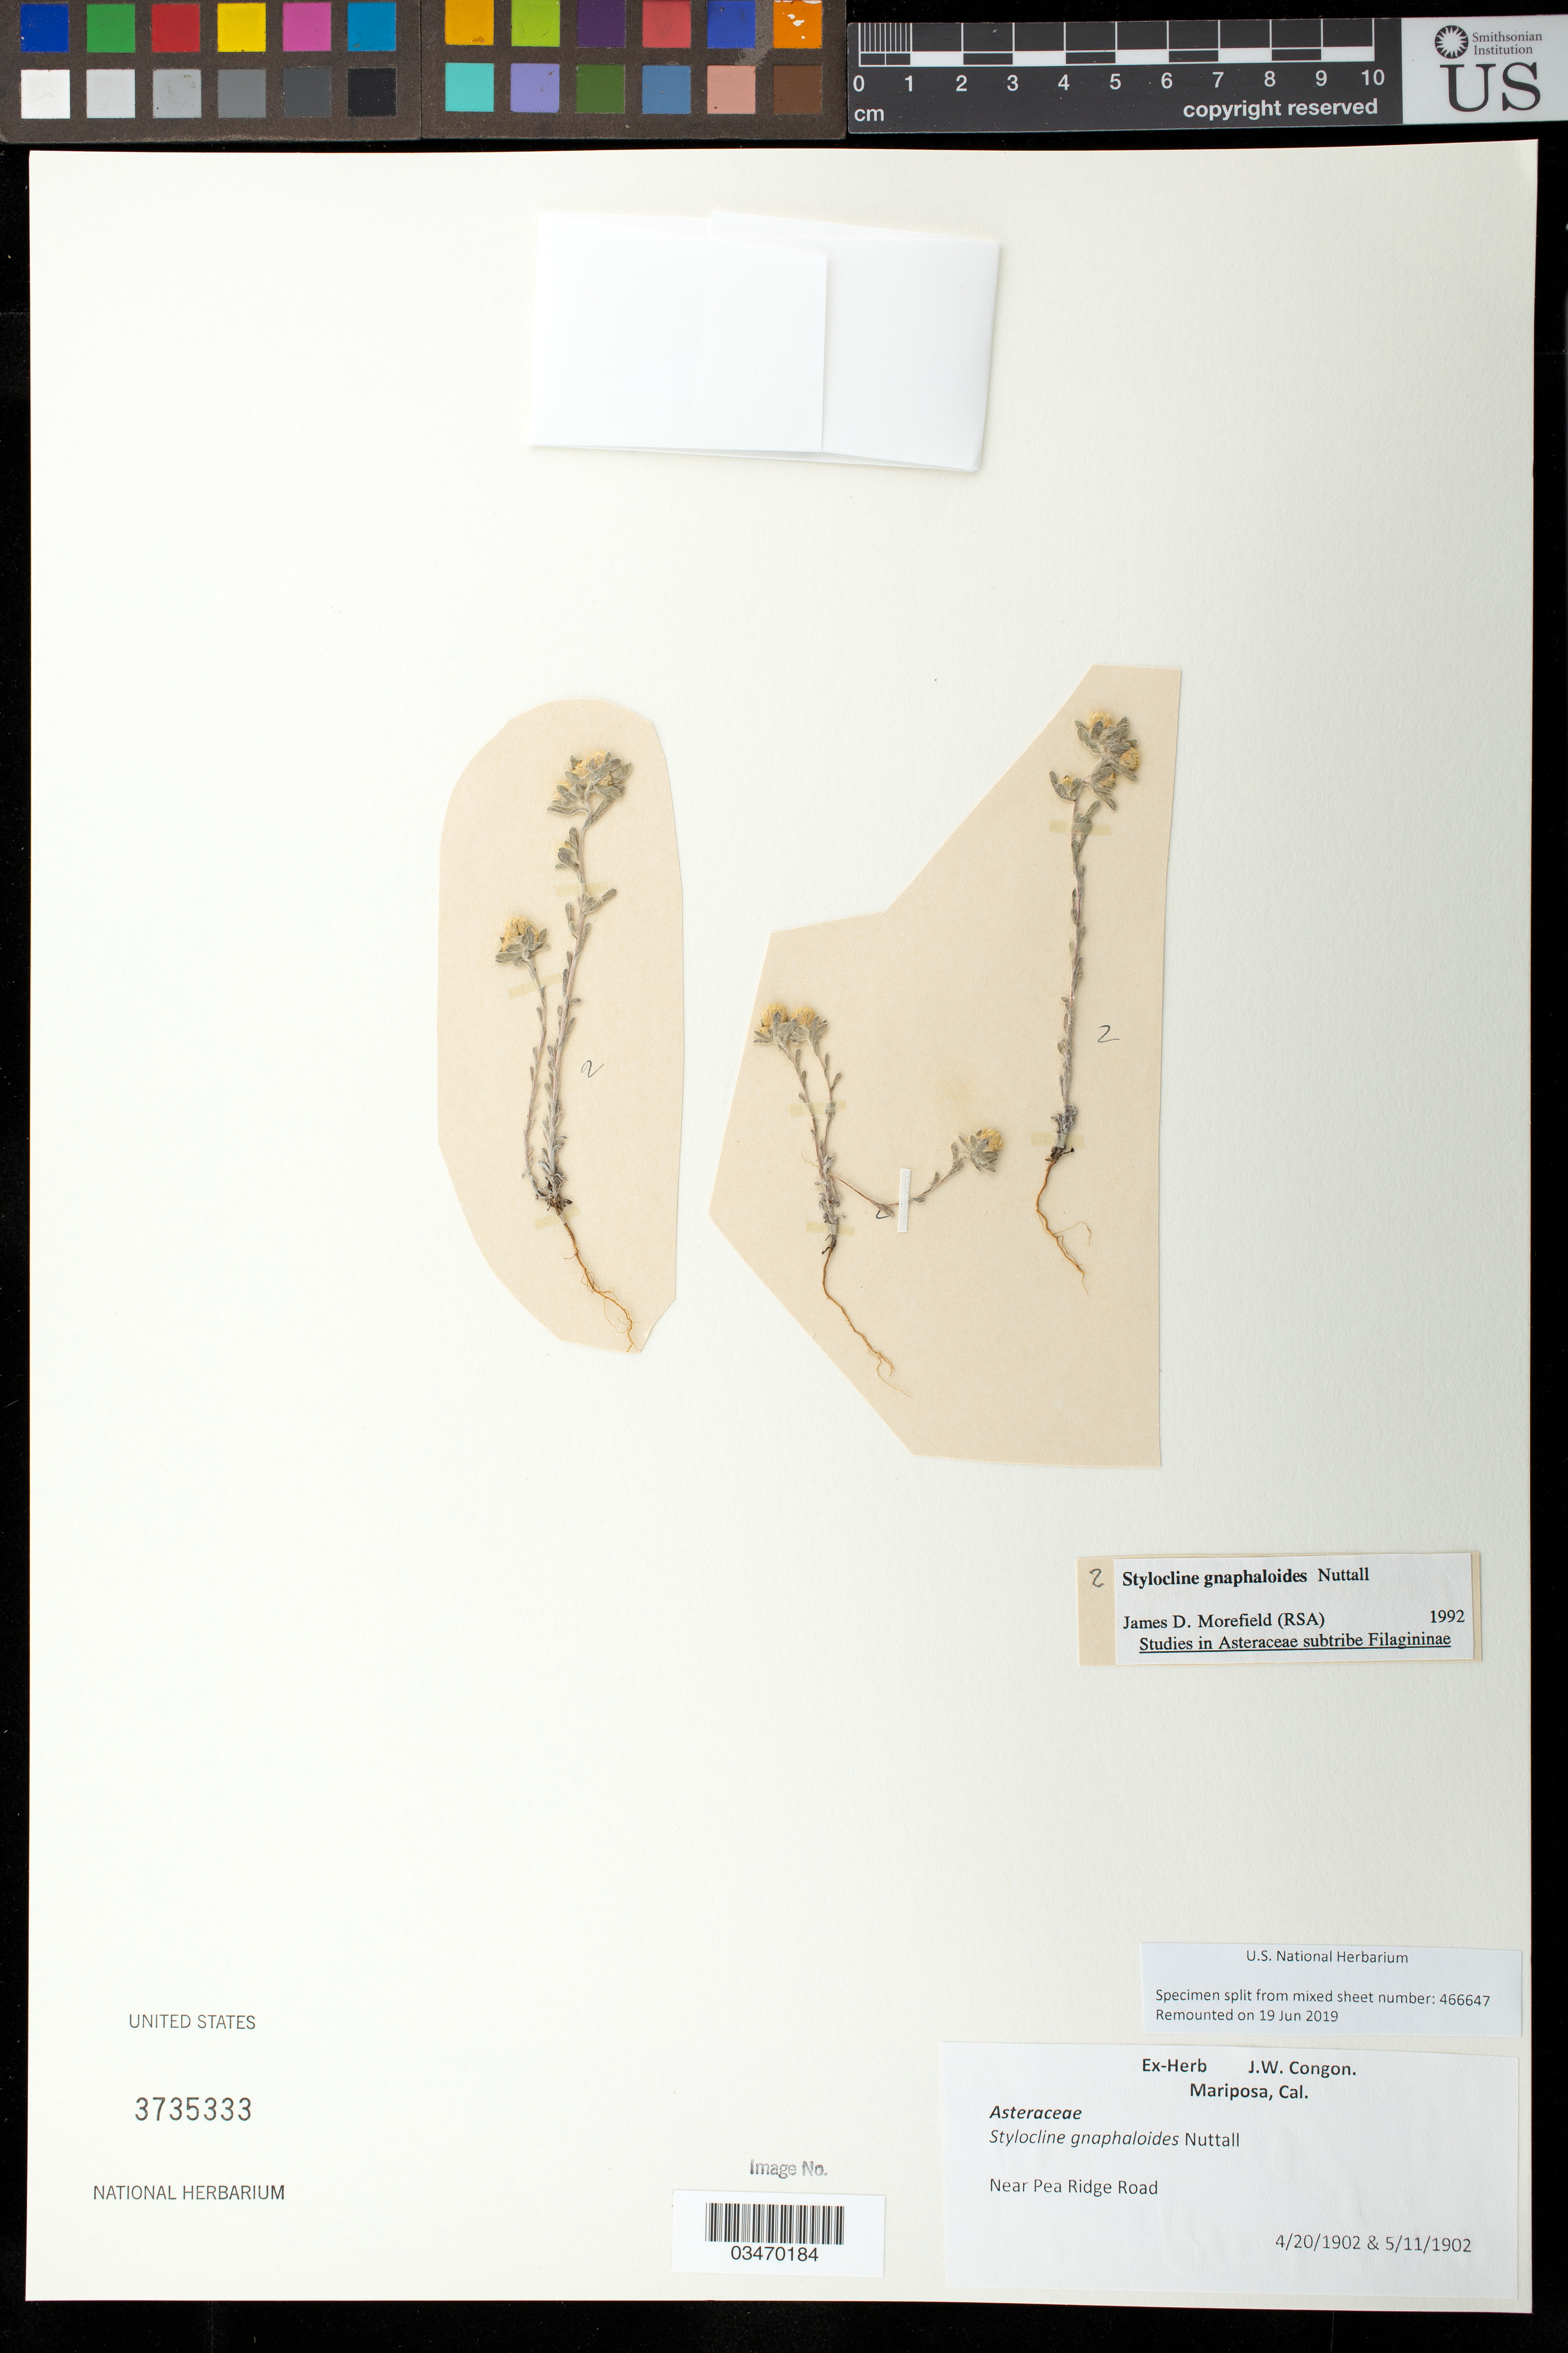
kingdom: Plantae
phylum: Tracheophyta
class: Magnoliopsida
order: Asterales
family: Asteraceae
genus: Stylocline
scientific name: Stylocline gnaphalioides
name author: Nutt.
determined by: Morefield, James D., (RSA), Rancho Santa Ana Botanic Garden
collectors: J. Congon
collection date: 1902-04-20/1902-05-11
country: United States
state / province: California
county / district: Mariposa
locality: Near Pea Ridge Road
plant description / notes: Mixed sheet split from this sheet 466647. Remounted on 19 Jun 2019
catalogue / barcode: US 3735333